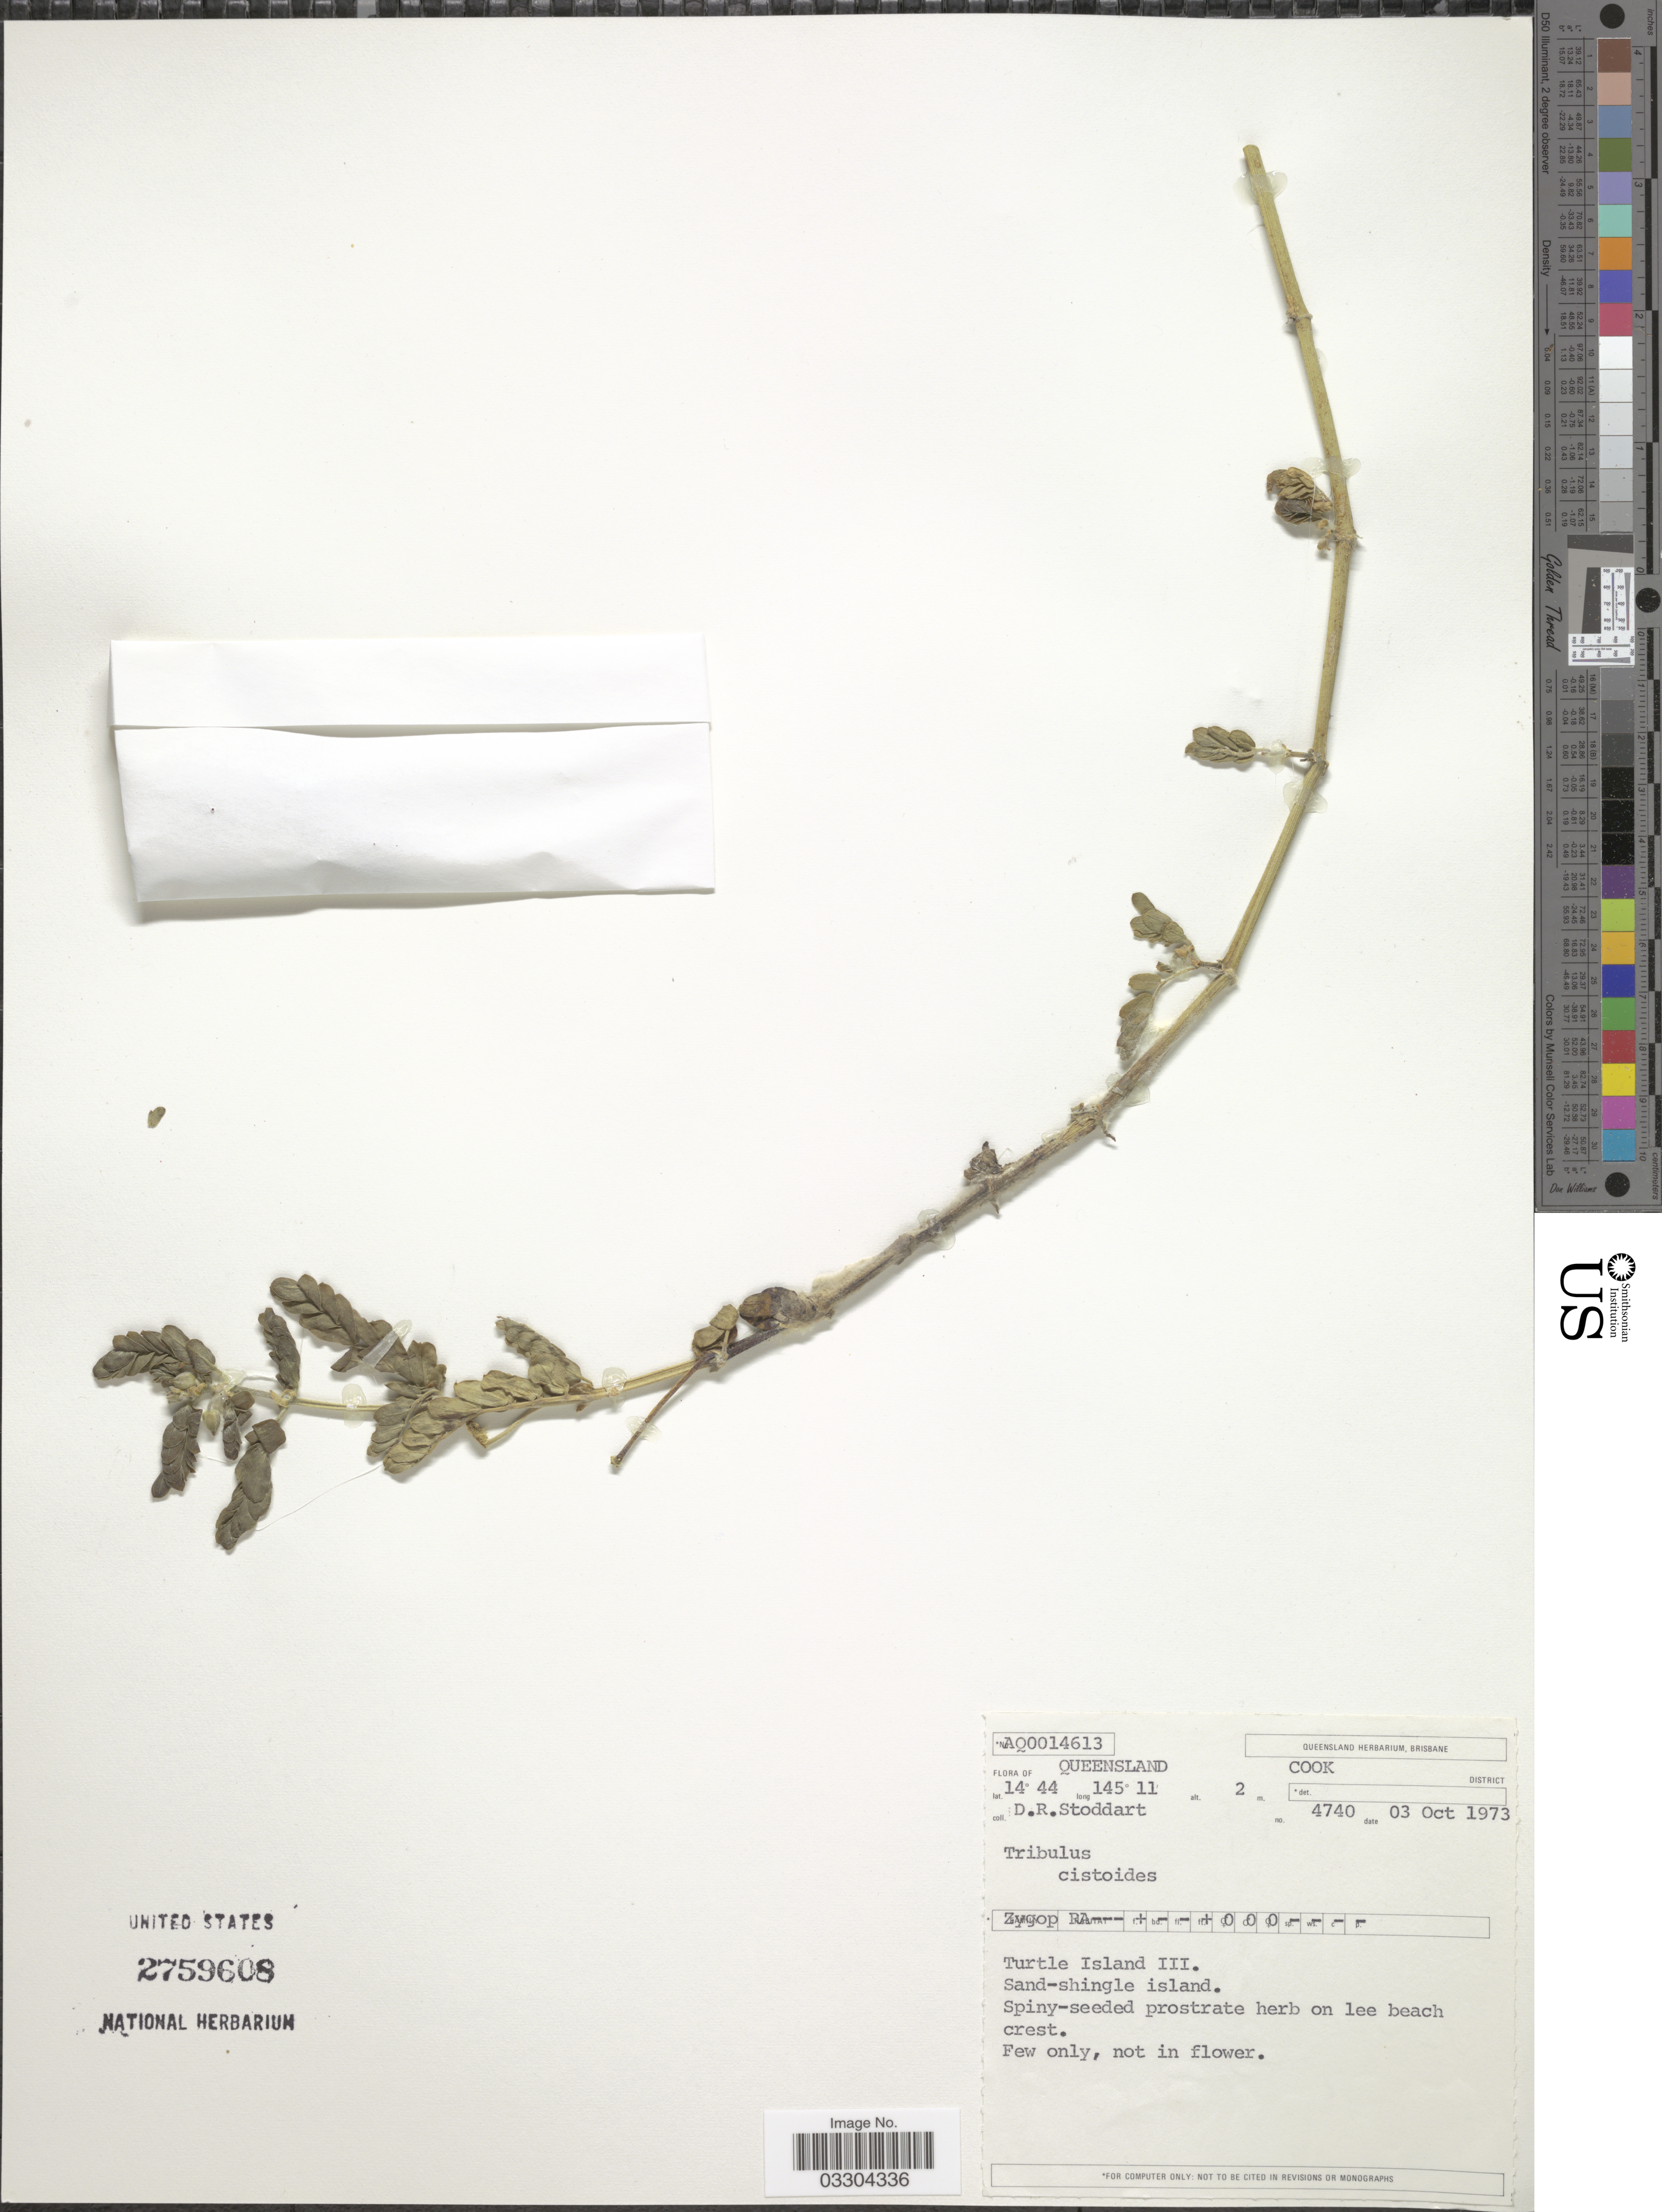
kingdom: Plantae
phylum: Tracheophyta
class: Magnoliopsida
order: Zygophyllales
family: Zygophyllaceae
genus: Tribulus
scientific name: Tribulus cistoides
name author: L.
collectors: D. R. Stoddart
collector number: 4740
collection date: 1973-10-03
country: Australia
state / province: Queensland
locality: Cook District. Turtle Island III.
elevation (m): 2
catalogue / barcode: US 2759608